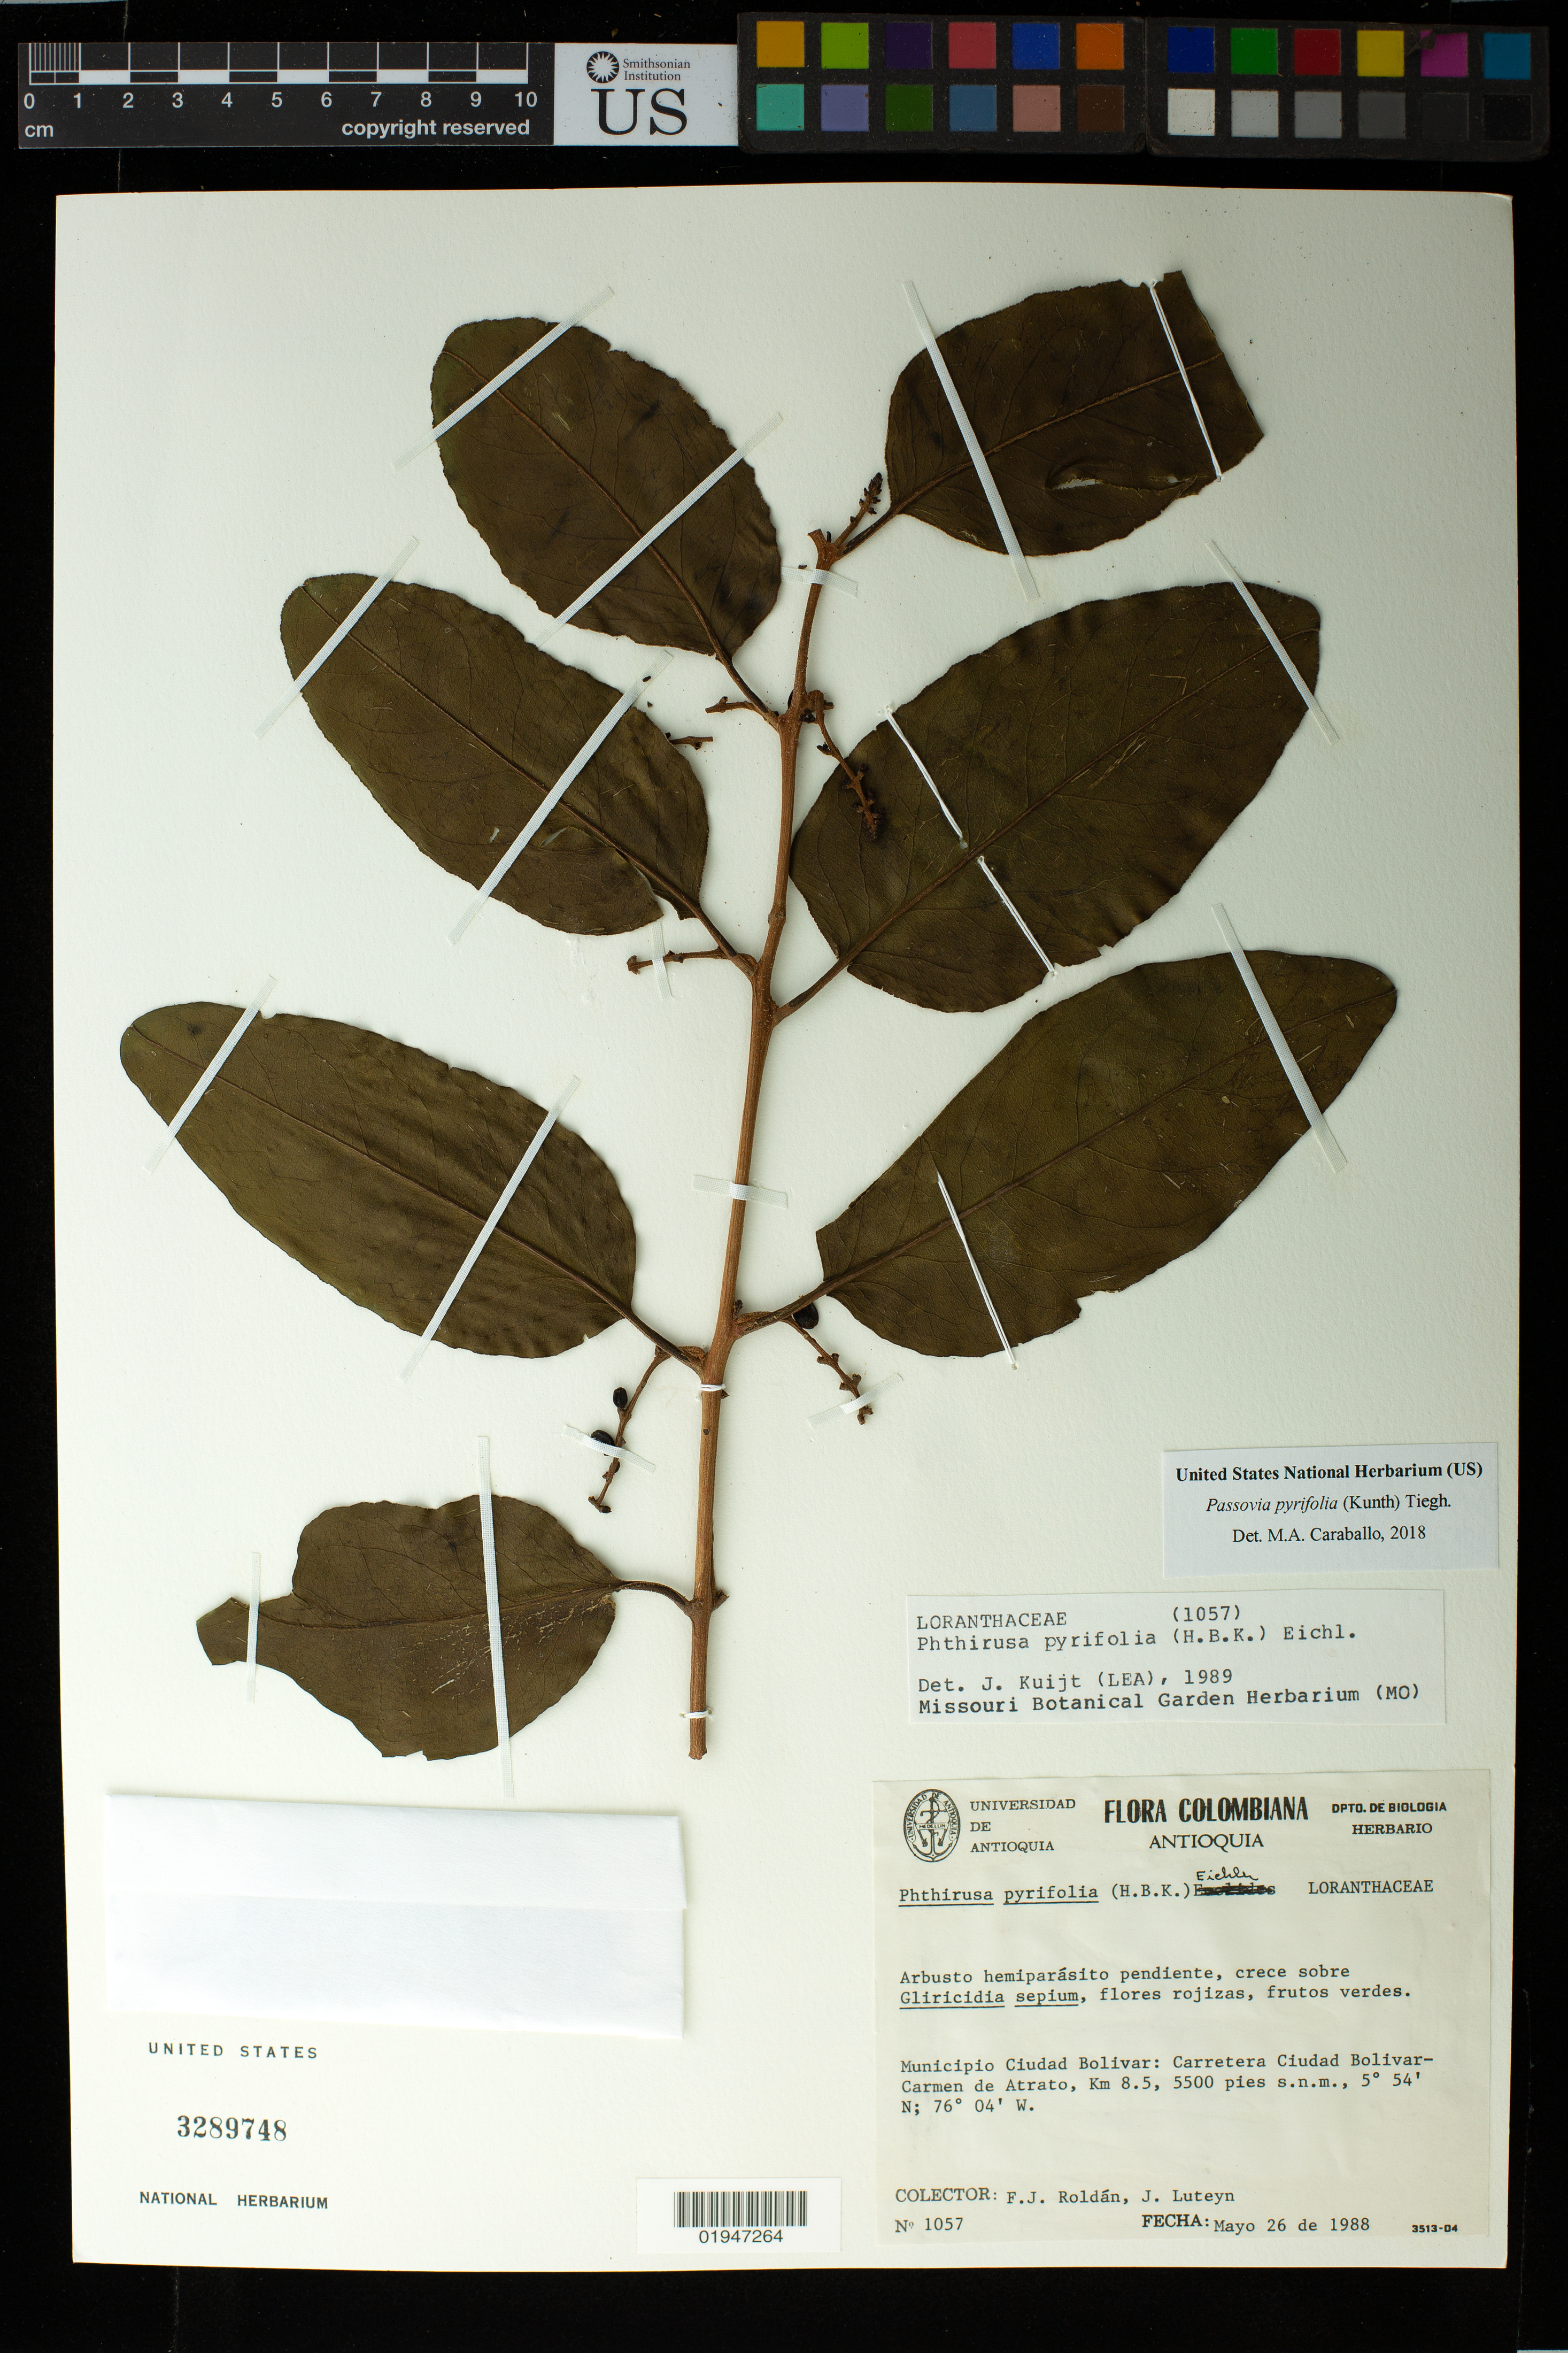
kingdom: Plantae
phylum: Tracheophyta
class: Magnoliopsida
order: Santalales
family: Loranthaceae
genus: Passovia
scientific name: Passovia pyrifolia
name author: (Kunth) Tiegh.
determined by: Caraballo-Ortiz, Marcos A., (MISS), University of Mississippi (UNITED STATES)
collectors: F. J. Roldán & J. L. Luteyn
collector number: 1057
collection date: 1988-05-26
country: Colombia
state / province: Antioquiá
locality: Municipio Ciudad Bolivar; carretera Ciudad Bolivar-Camen de Atrato, km 8.5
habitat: Crece sobre Gliricidia sepium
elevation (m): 1676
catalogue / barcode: US 3289748